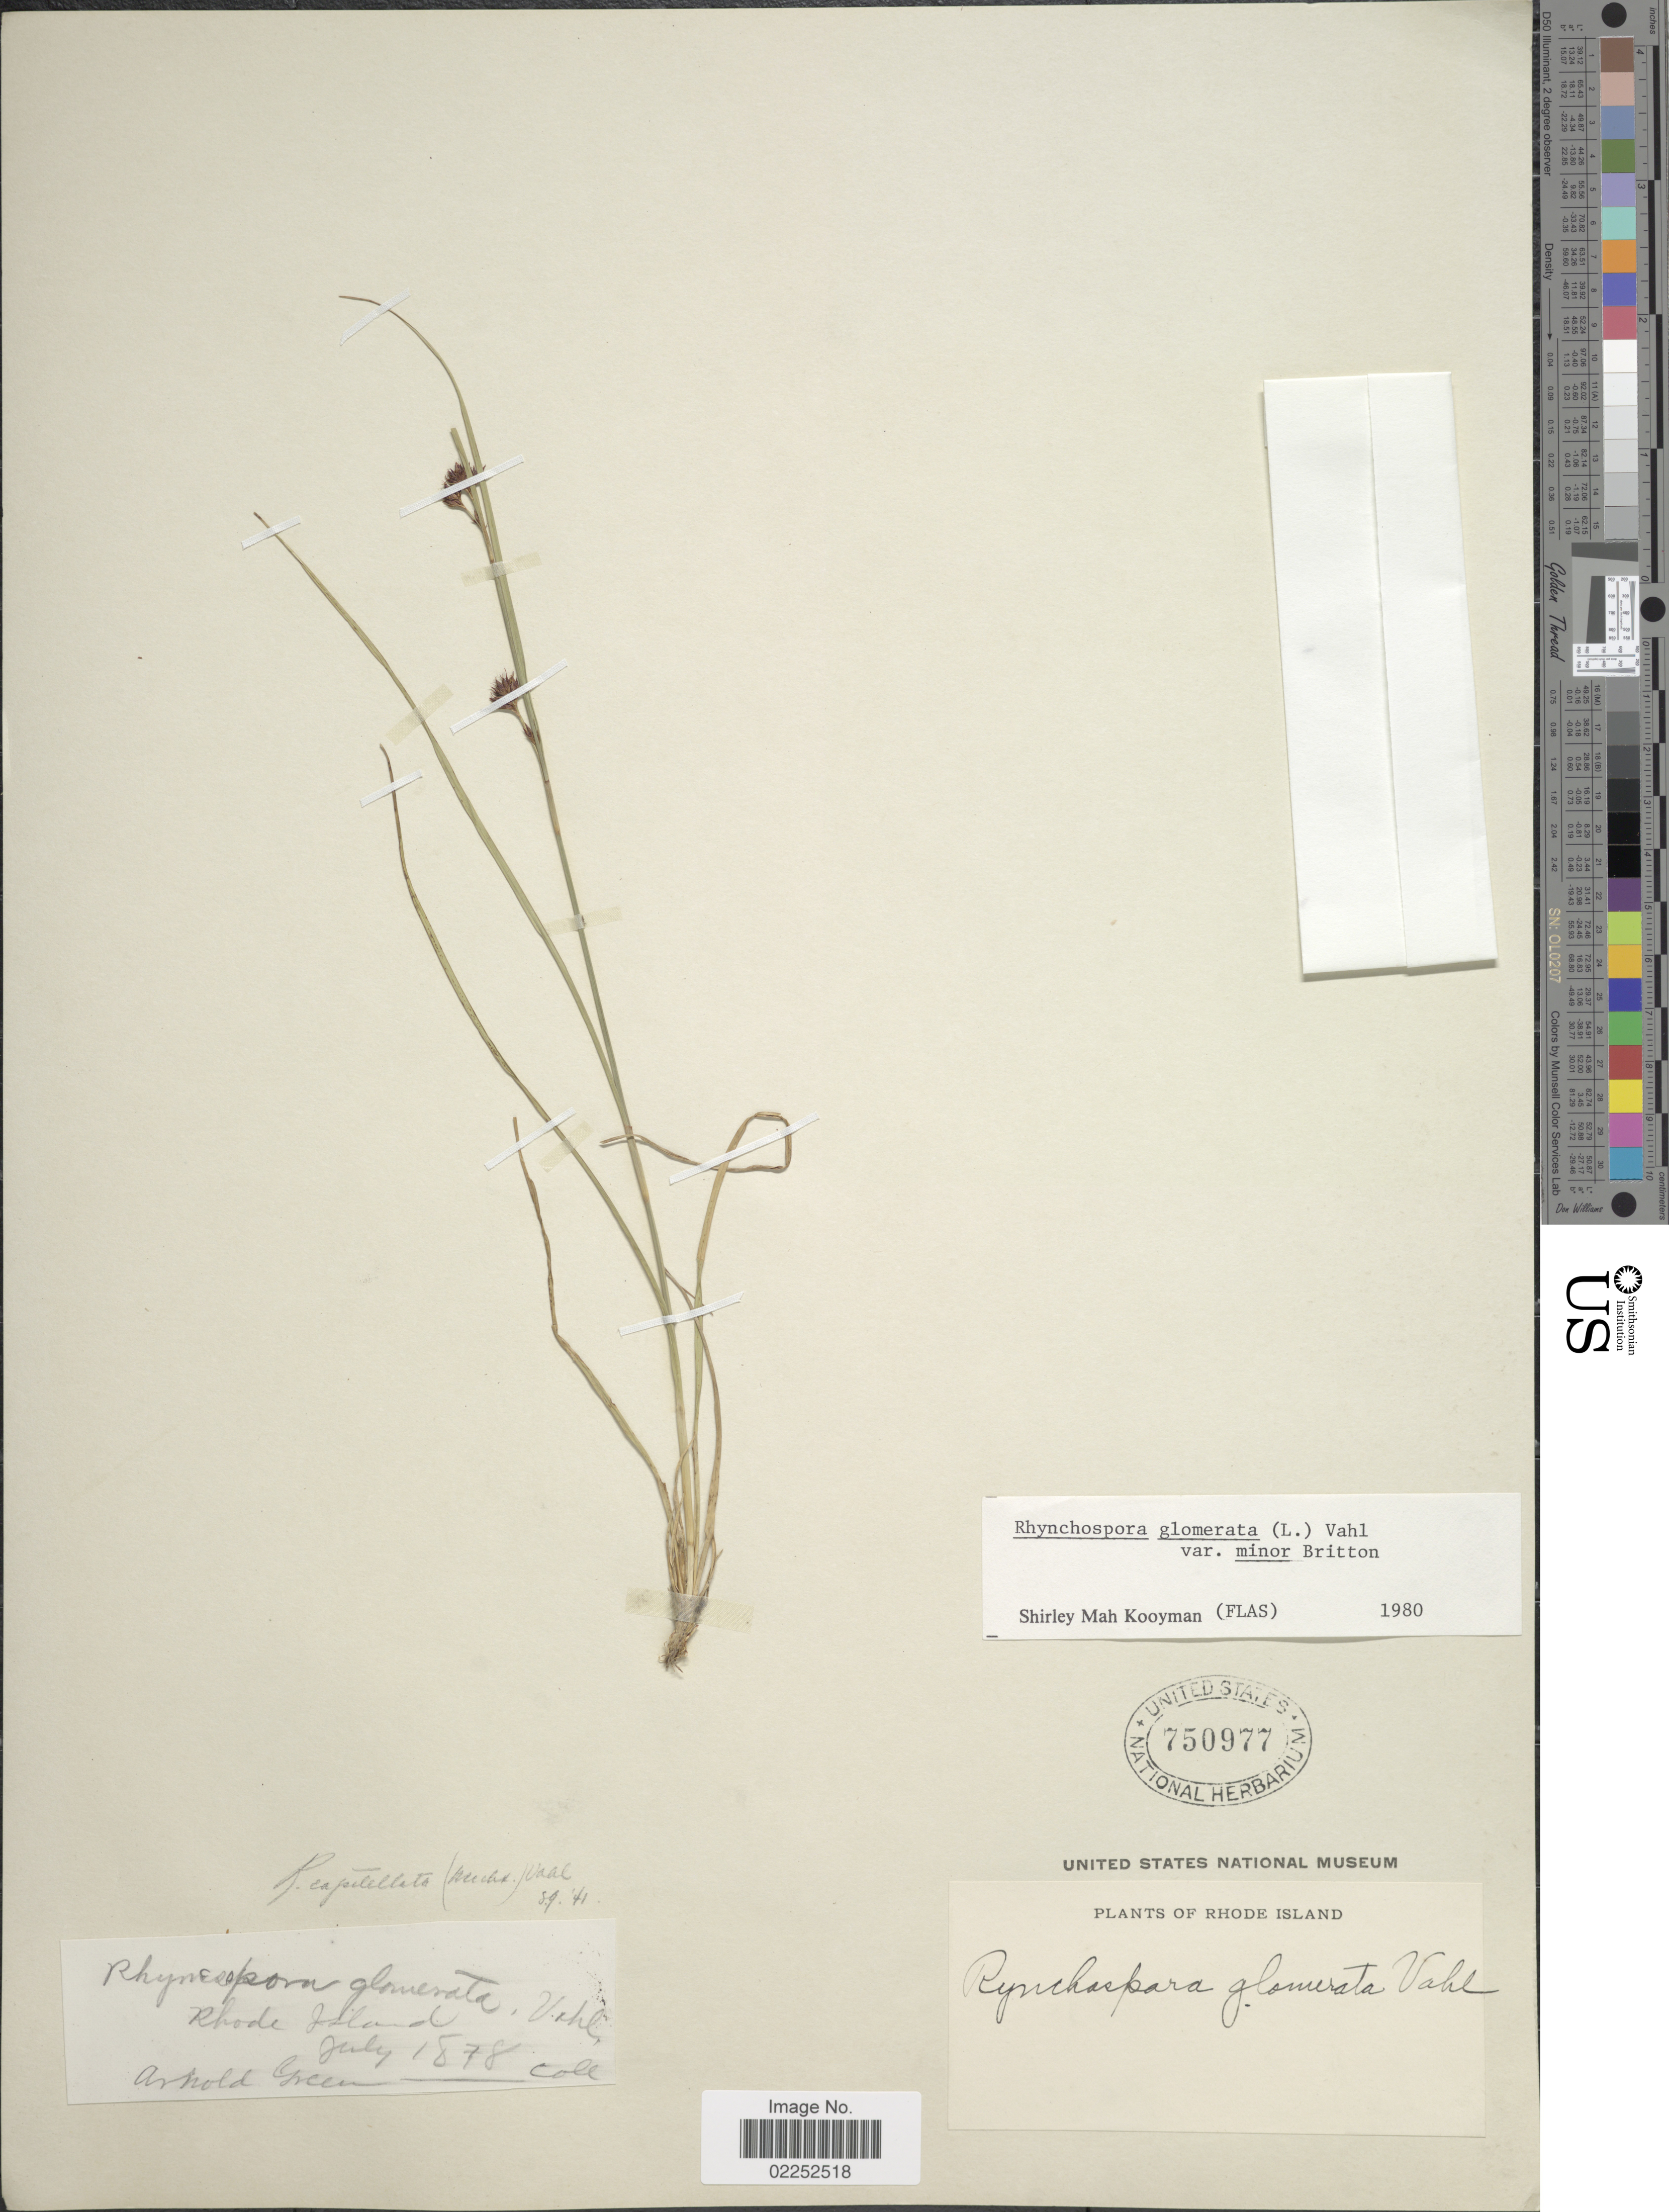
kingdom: Plantae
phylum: Tracheophyta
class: Liliopsida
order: Poales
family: Cyperaceae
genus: Rhynchospora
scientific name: Rhynchospora capitellata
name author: (Michx.) Vahl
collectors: A. Green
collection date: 1878-07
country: United States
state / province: Rhode Island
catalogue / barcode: US 750977